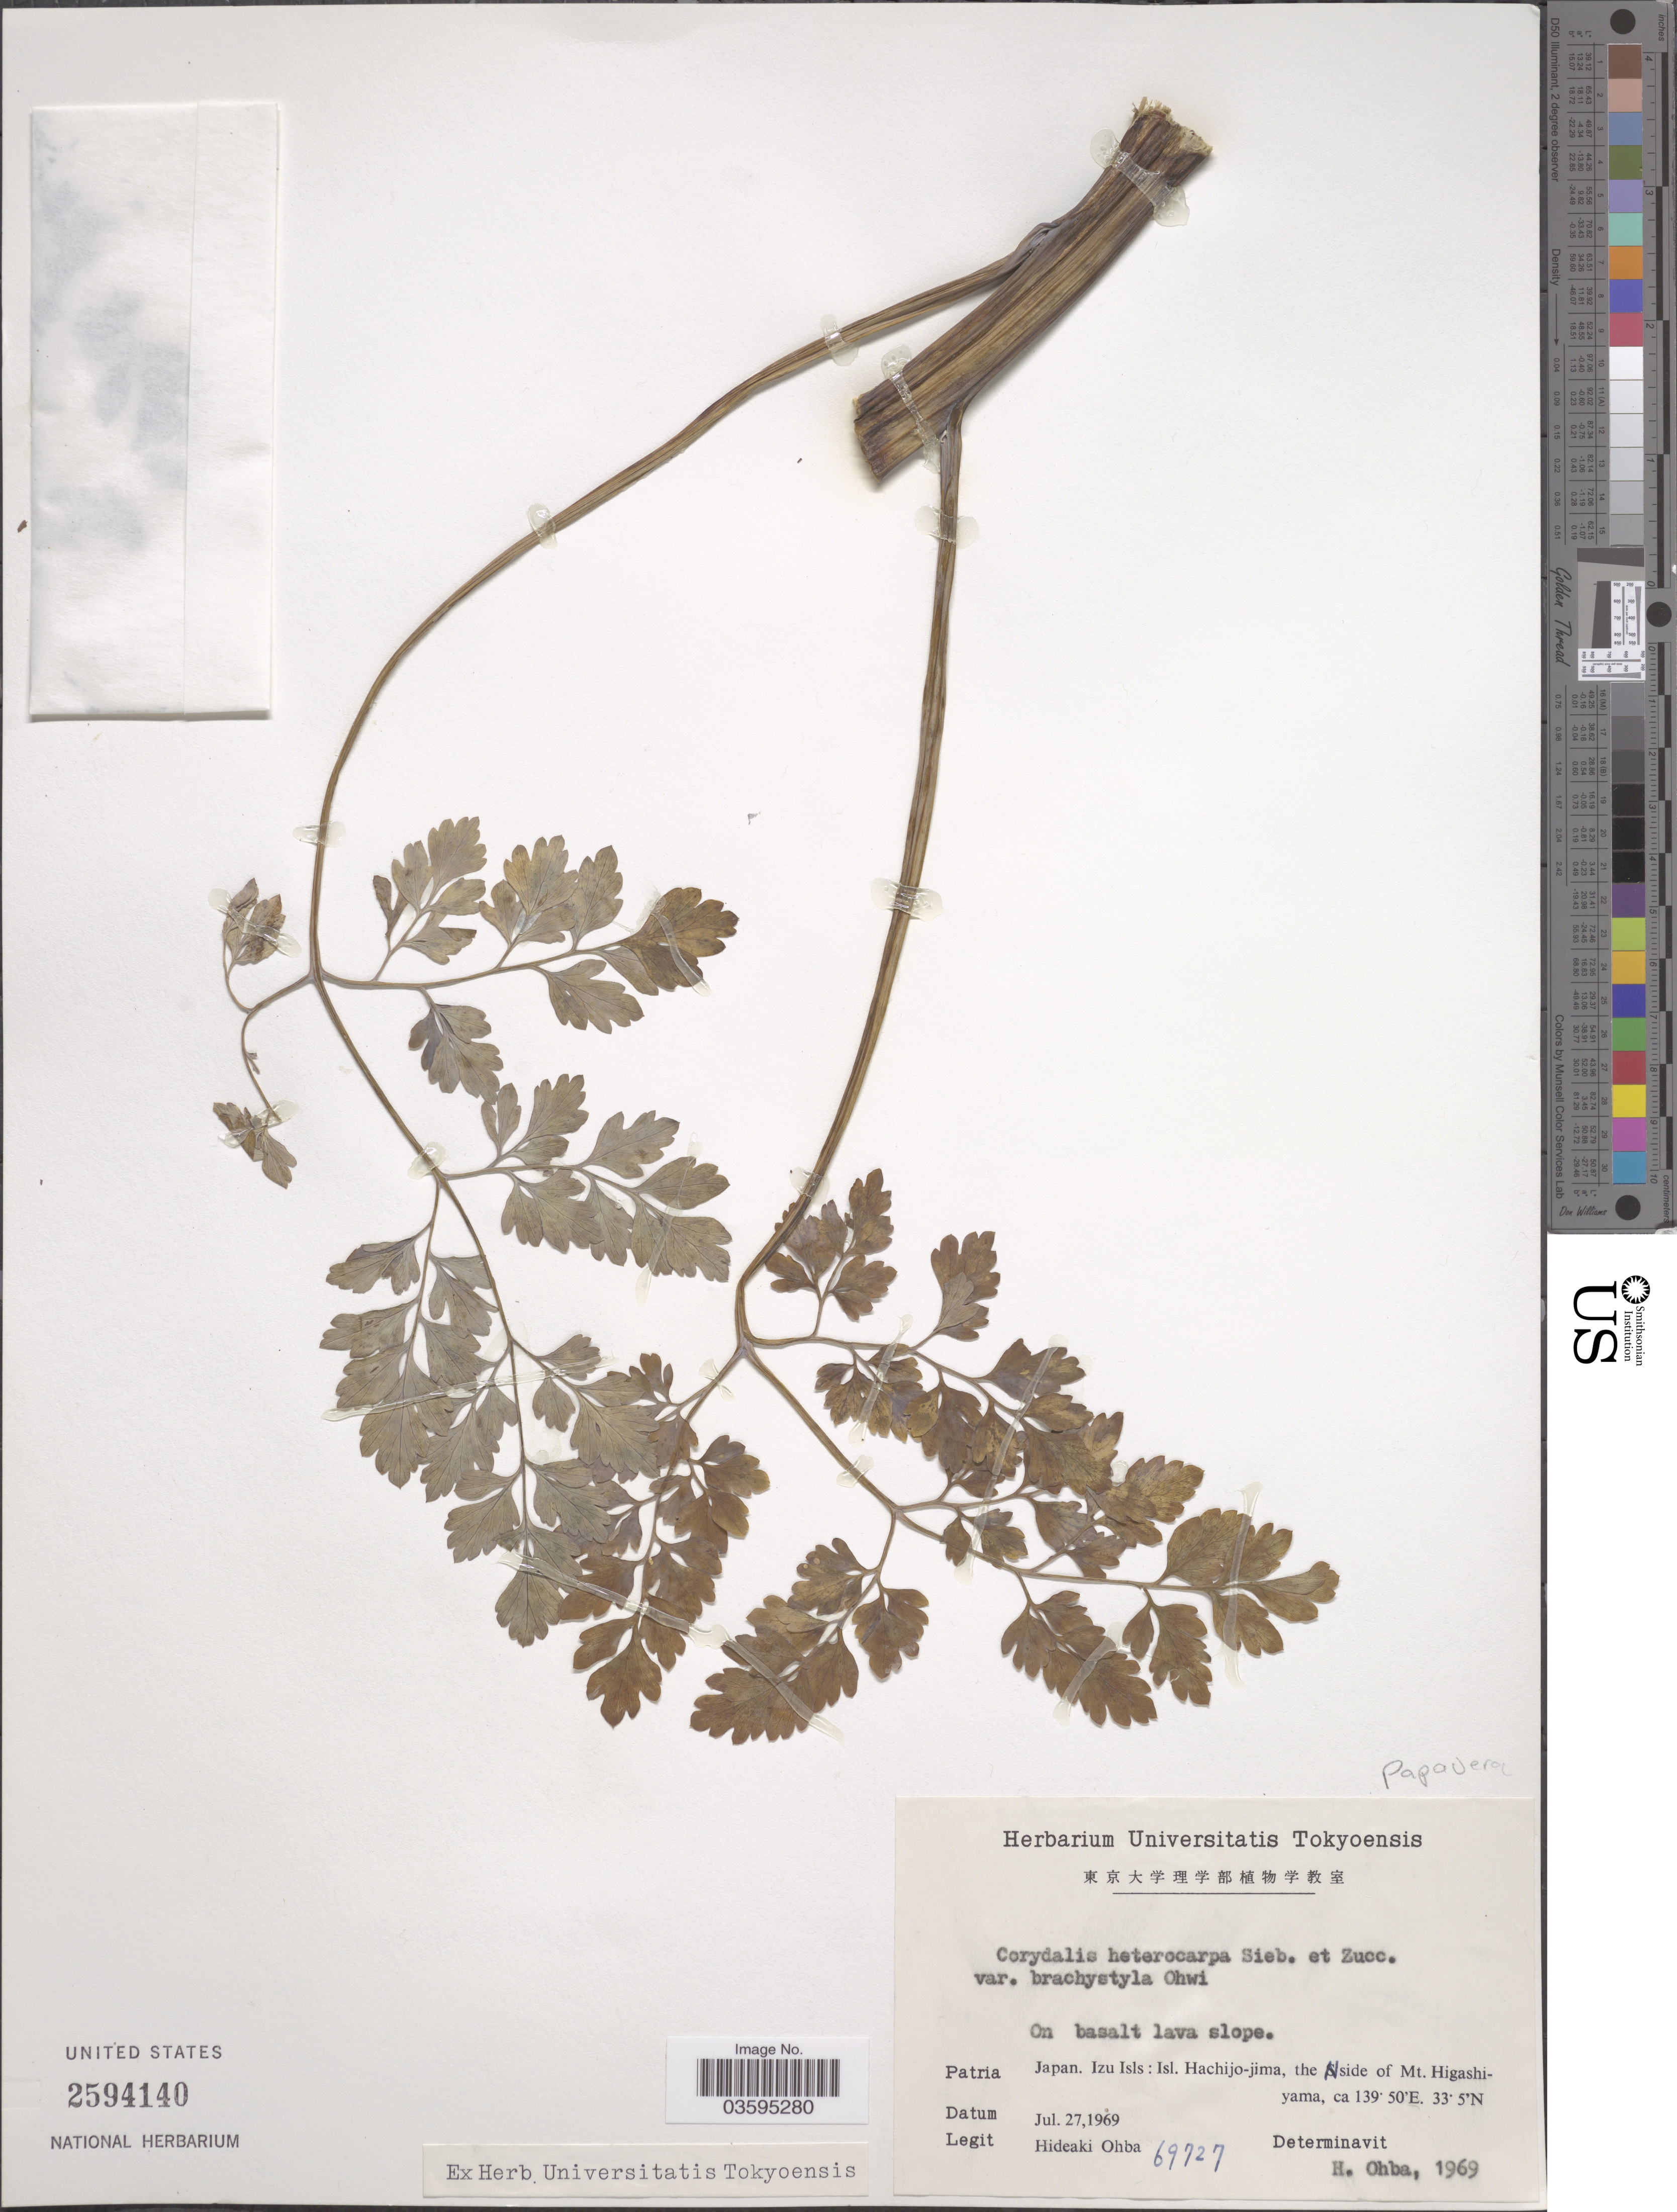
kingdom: Plantae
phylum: Tracheophyta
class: Magnoliopsida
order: Ranunculales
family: Papaveraceae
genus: Corydalis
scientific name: Corydalis heterocarpa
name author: Siebold & Zucc.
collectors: H. Ohba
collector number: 69727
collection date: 1969-07-27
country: Japan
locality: Izu Isls: Isl. Hachijo-jima, the N side of Mt. Higashiyama.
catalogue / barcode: US 2594140